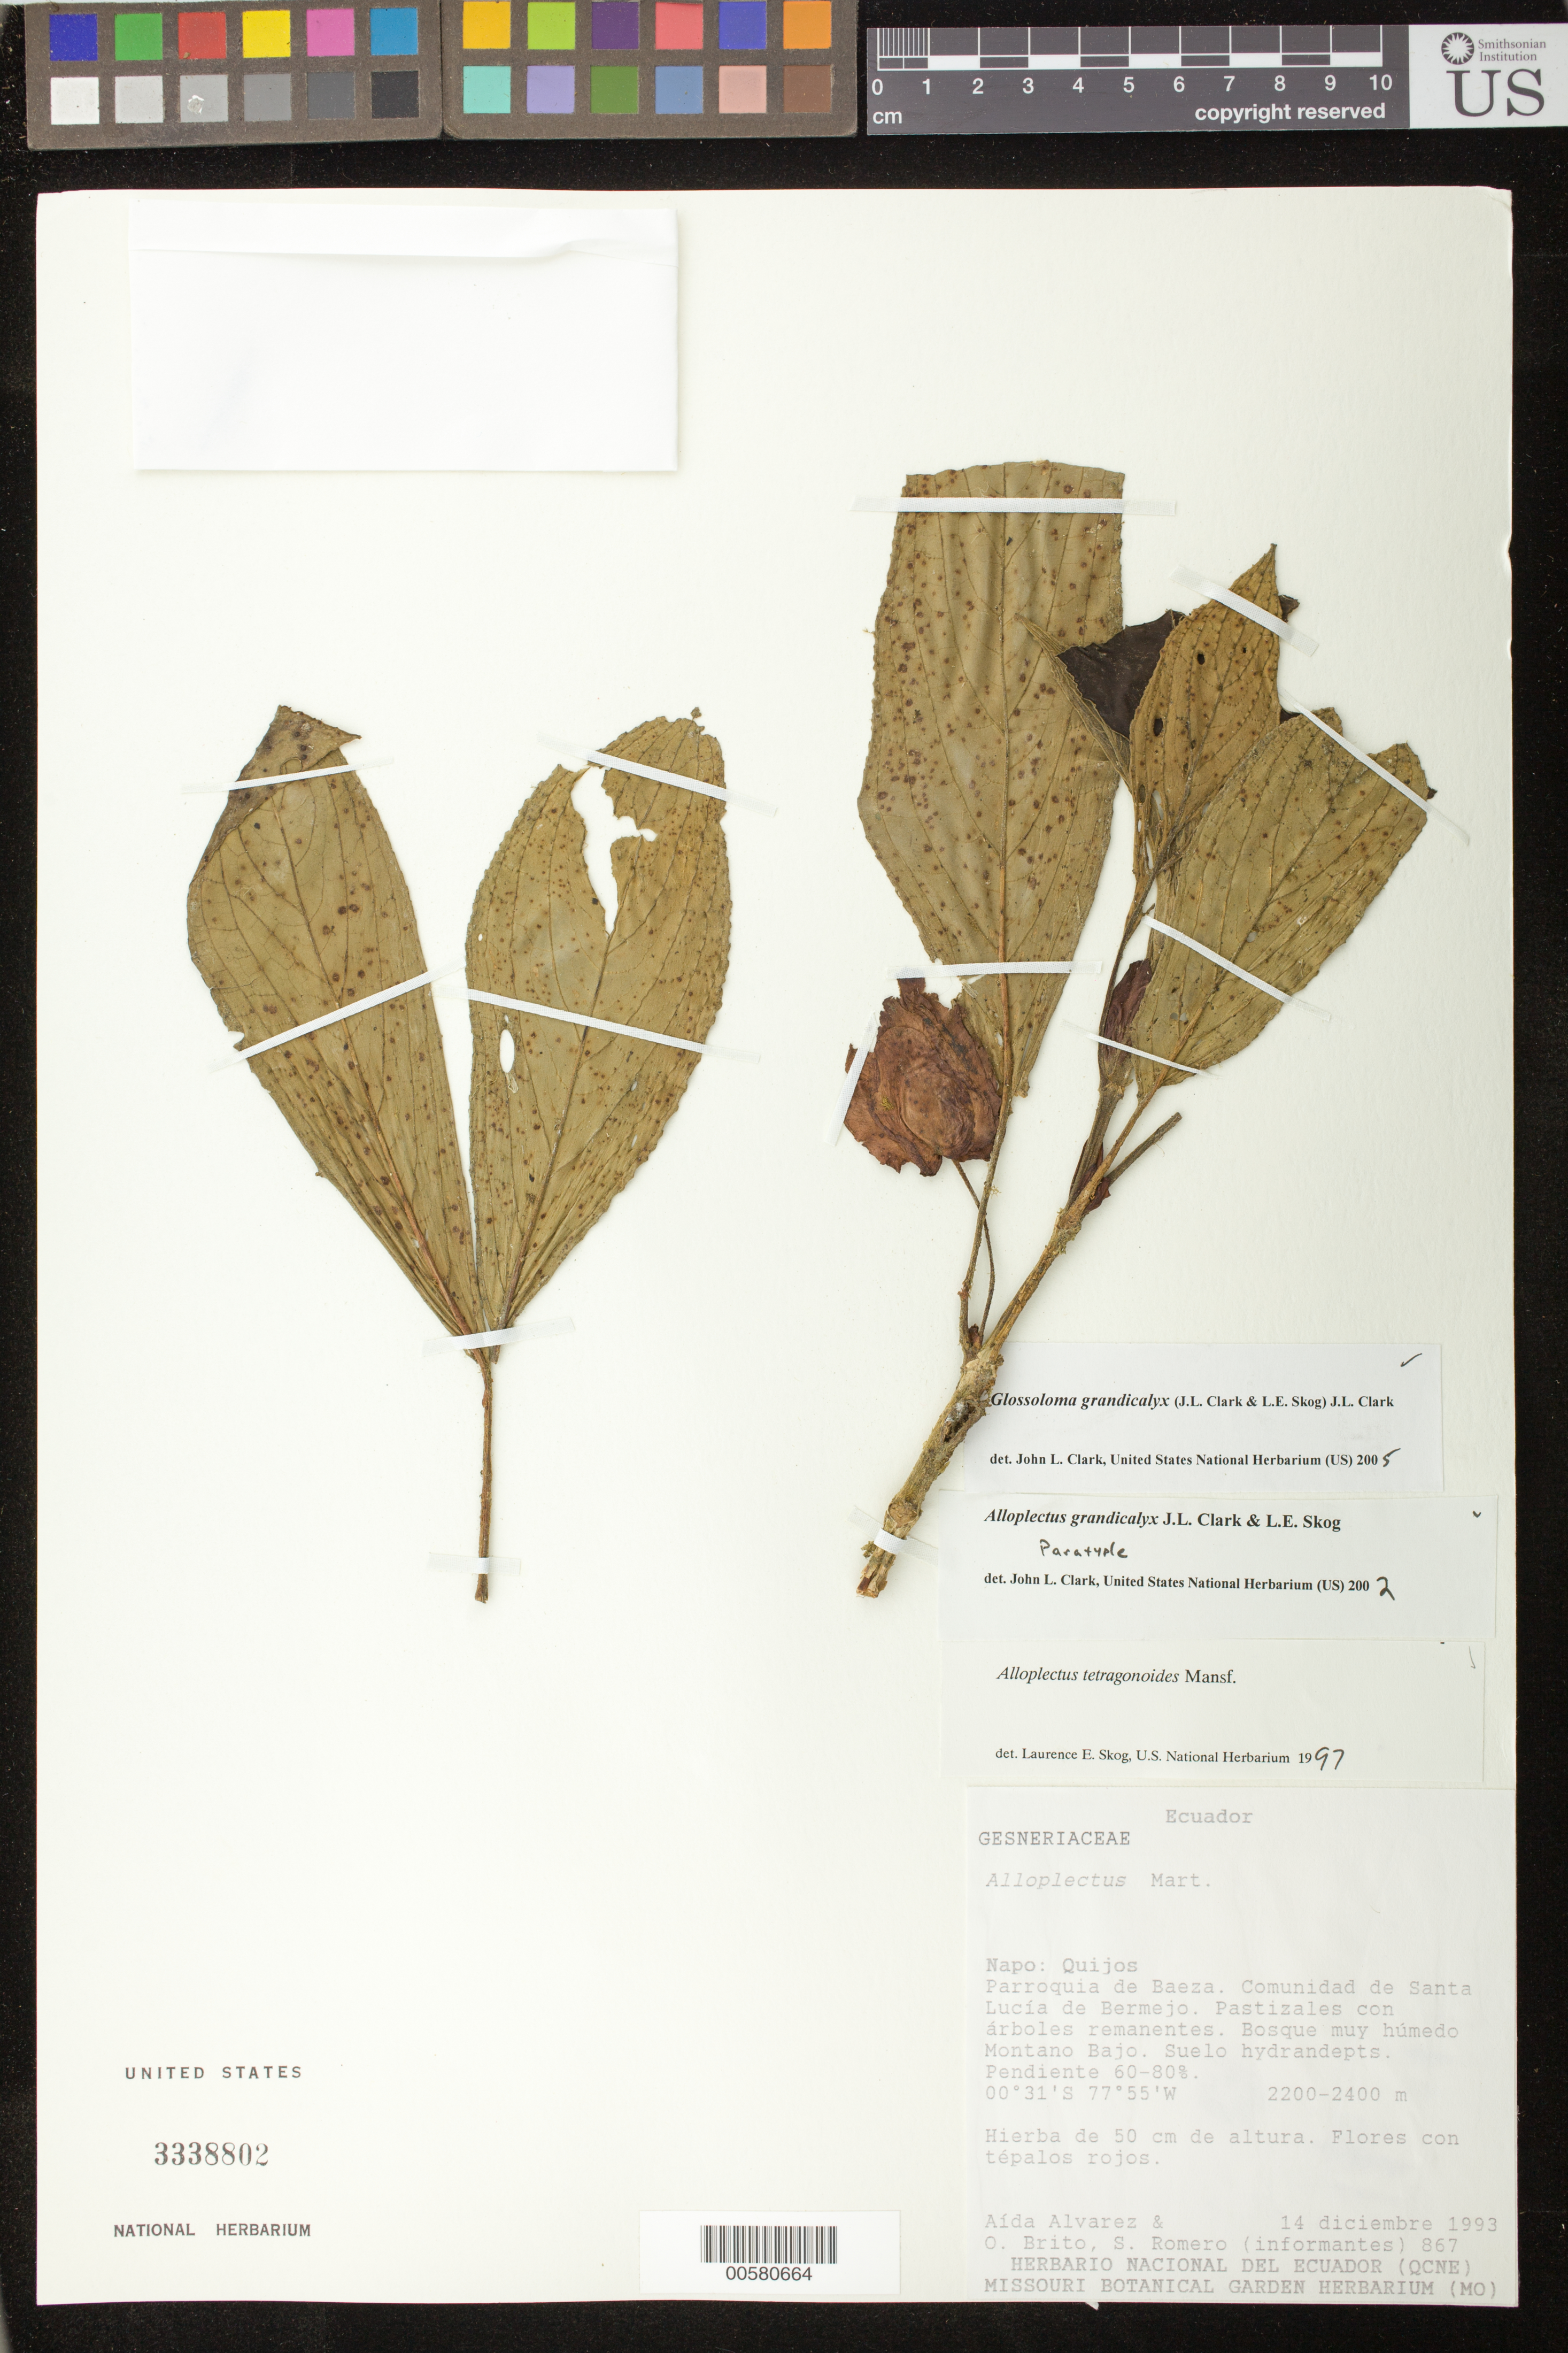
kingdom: Plantae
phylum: Tracheophyta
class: Magnoliopsida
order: Lamiales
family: Gesneriaceae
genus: Glossoloma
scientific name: Glossoloma grandicalyx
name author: (J.L. Clark & L.E. Skog) J.L. Clark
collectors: A. Alvarez, O. Brito & S. Romero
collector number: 867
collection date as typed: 14 Dec 1993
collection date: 1993-12-14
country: Ecuador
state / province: Napo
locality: Quijos. Parroquia de Baeza, comunidad de Santa Lucía de Bermejo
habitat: Pastizales con árboles remanentes; bosque muy húmedo montano bajo, suelo hydrandepts. pendiente 60-80%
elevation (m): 2200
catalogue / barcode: US 3338802